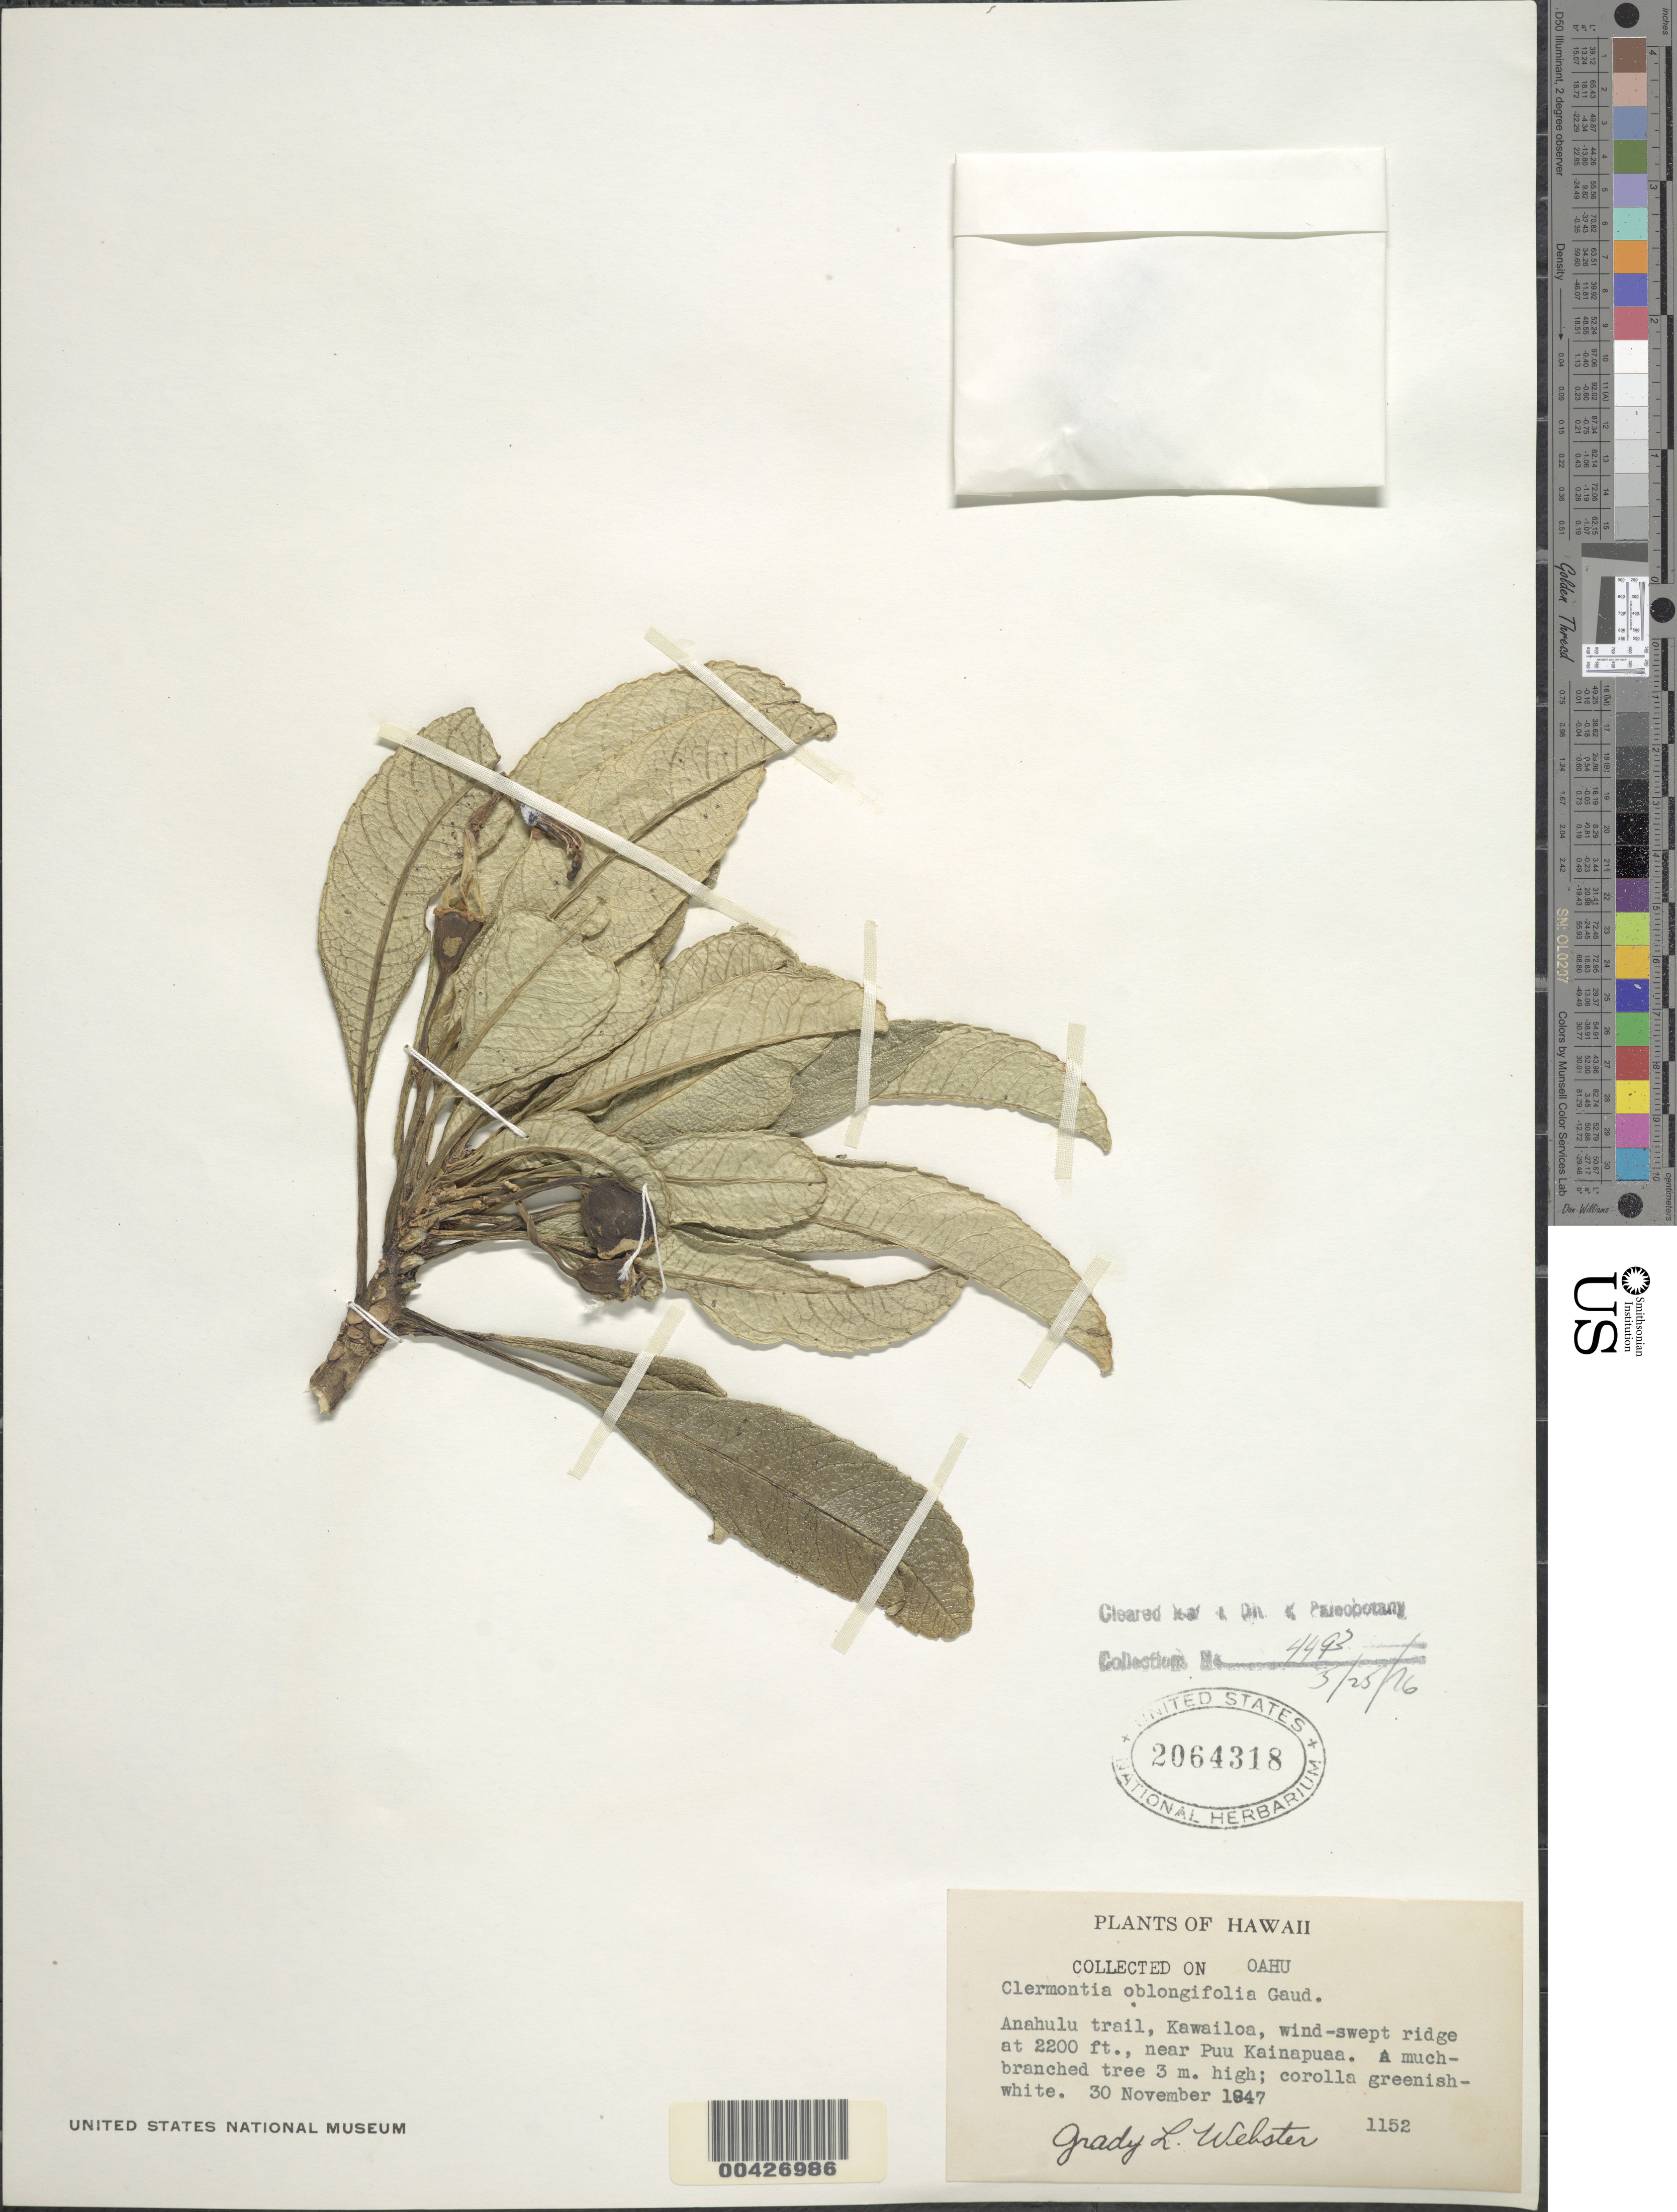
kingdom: Plantae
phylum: Tracheophyta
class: Magnoliopsida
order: Asterales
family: Campanulaceae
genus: Clermontia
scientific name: Clermontia oblongifolia subsp. oblongifolia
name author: Gaudich.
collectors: G. L. Webster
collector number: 1152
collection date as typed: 30 Nov 1947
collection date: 1947-11-30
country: United States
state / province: Hawaii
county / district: Honolulu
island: Oahu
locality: Anahulu Trail, near Puu Kainapuaa, Kawailoa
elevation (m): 671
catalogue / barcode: US 2064318